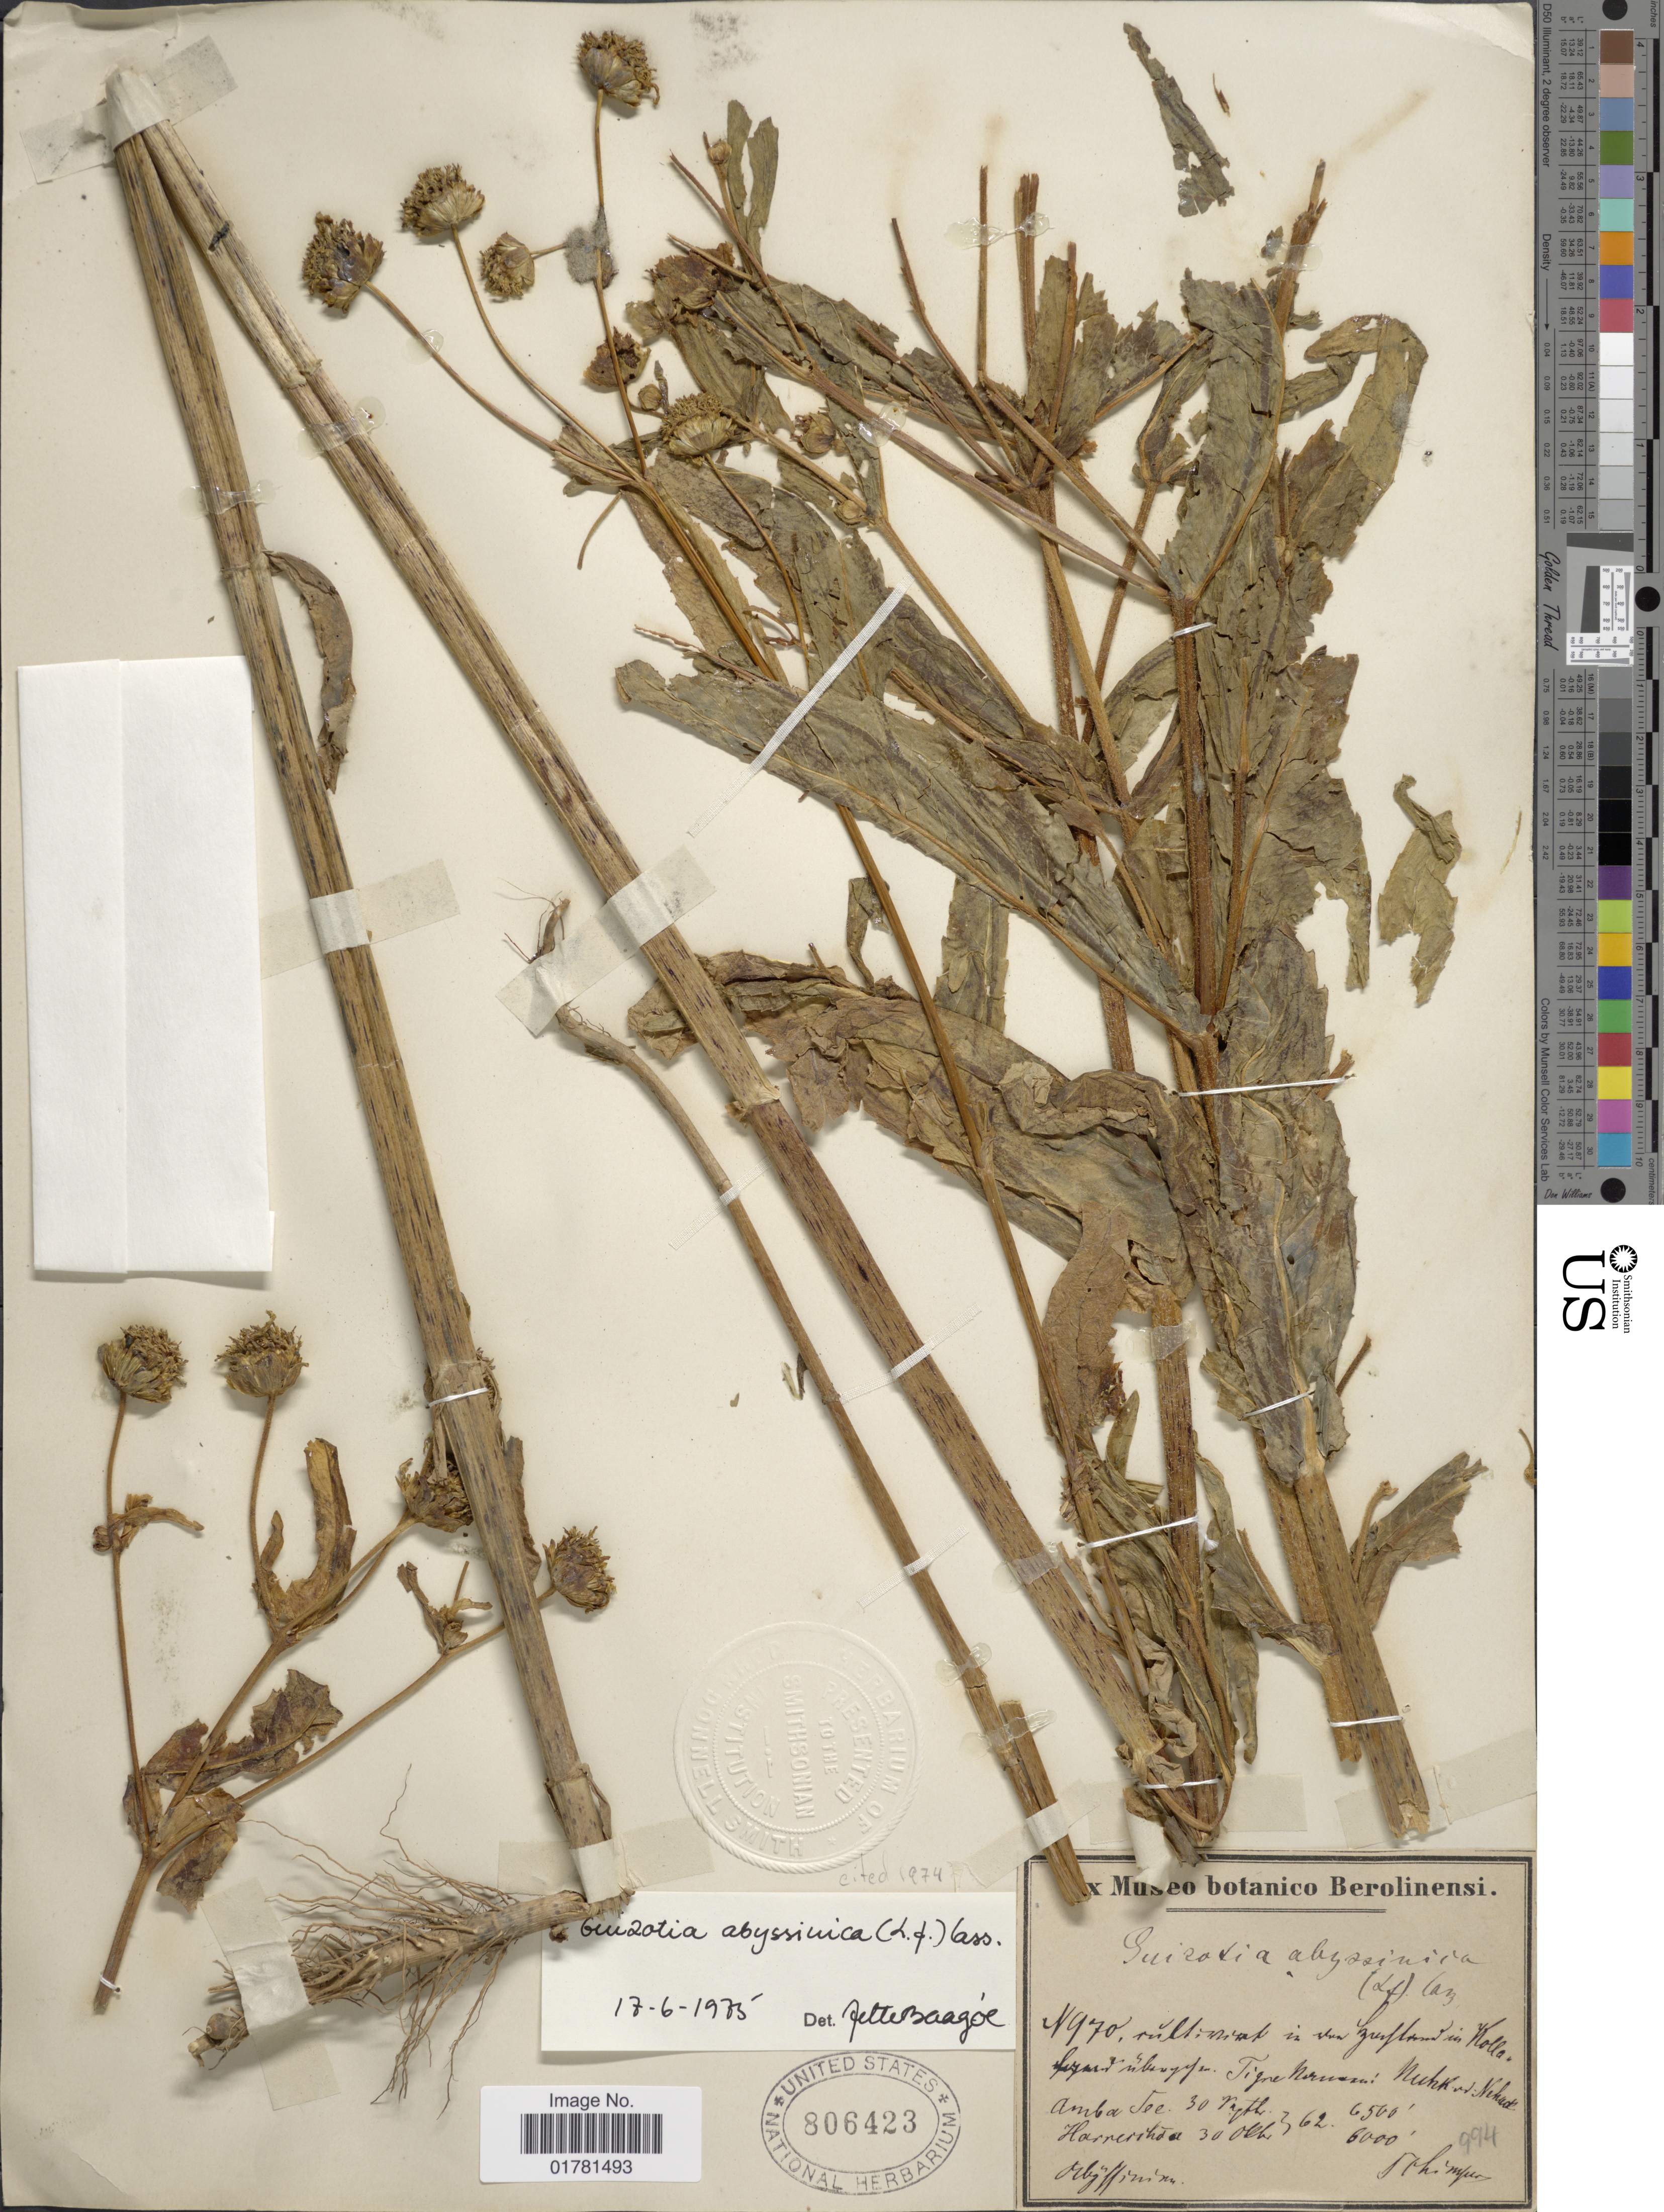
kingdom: Plantae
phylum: Tracheophyta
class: Magnoliopsida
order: Asterales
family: Asteraceae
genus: Guizotia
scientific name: Guizotia abyssinica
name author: (L. f.) Cass.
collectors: -. Schimper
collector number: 970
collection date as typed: Transcribed d/m/y: 30/9/62 to 30/10/62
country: Ethiopia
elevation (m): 1829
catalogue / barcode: US 806423